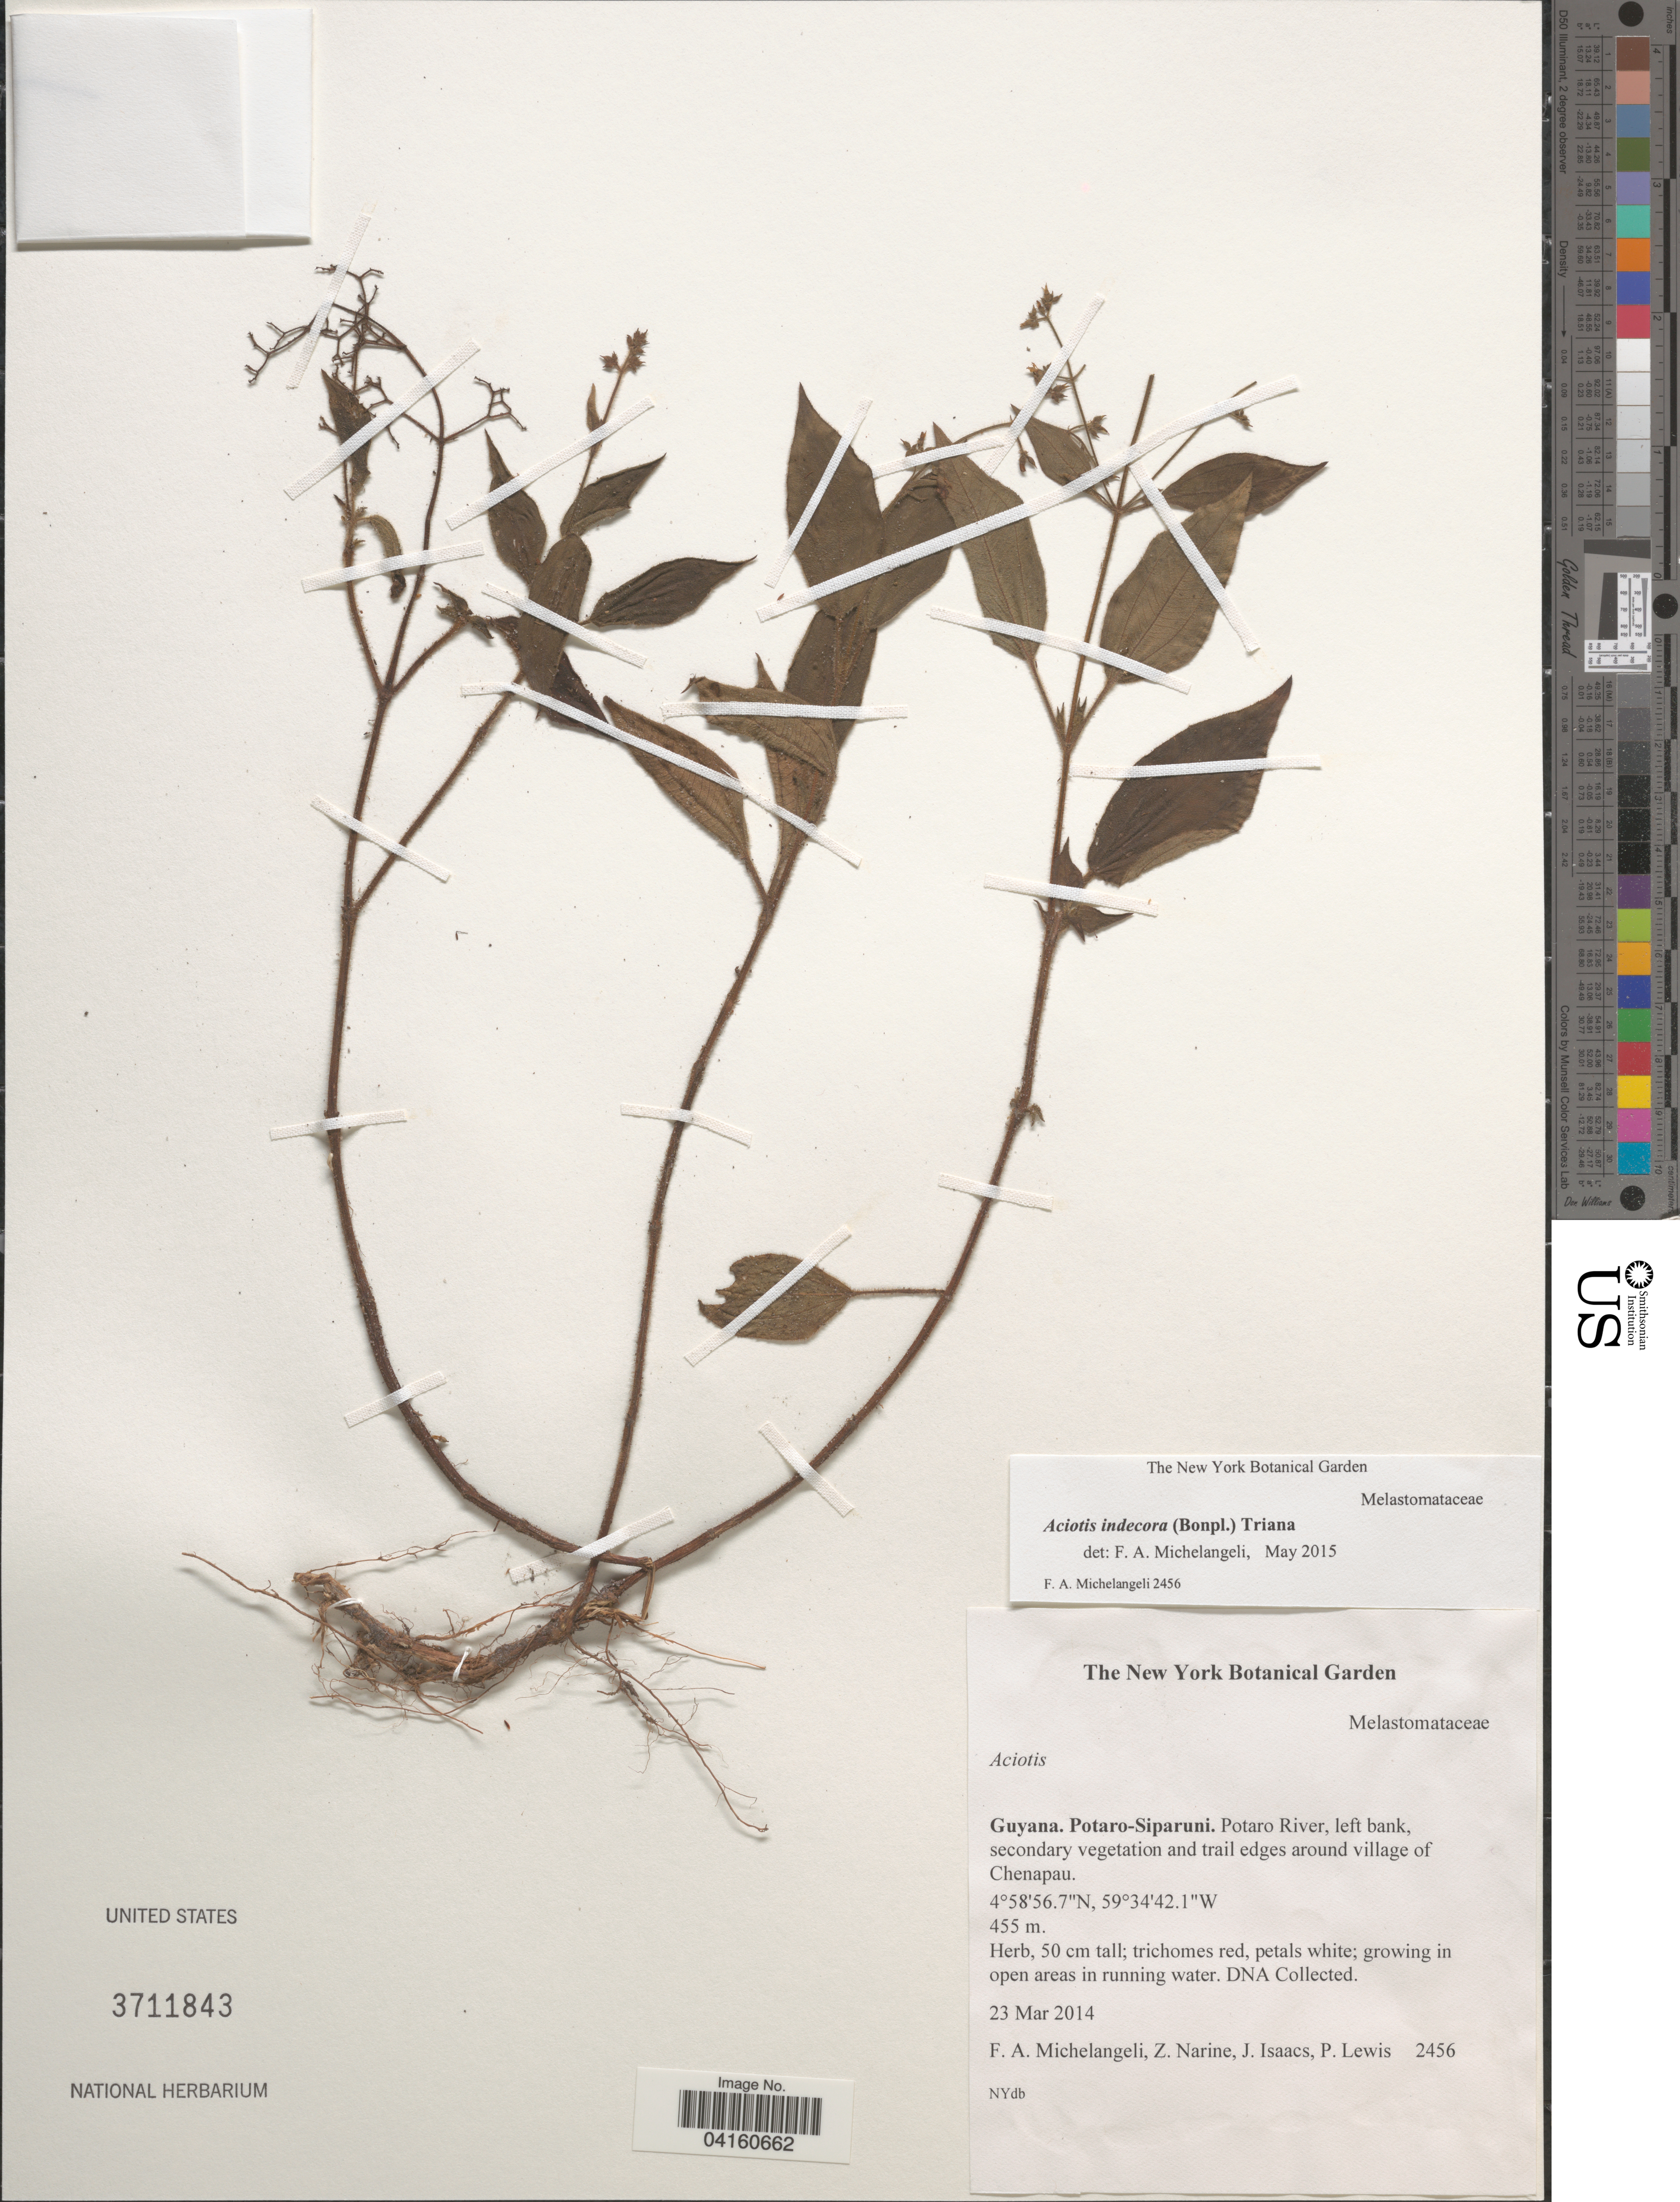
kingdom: Plantae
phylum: Tracheophyta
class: Magnoliopsida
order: Myrtales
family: Melastomataceae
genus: Aciotis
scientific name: Aciotis indecora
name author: (Bonpl.) Triana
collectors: F. A. Michelangeli, Z. Narine, J. Isaacs & P. Lewis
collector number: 2456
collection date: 2014-03-23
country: Guyana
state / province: Potaro-Siparuni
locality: Potaro River, left bank, secondary vegetation and trail edges around village of Chenapau.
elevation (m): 455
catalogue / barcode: US 3711843